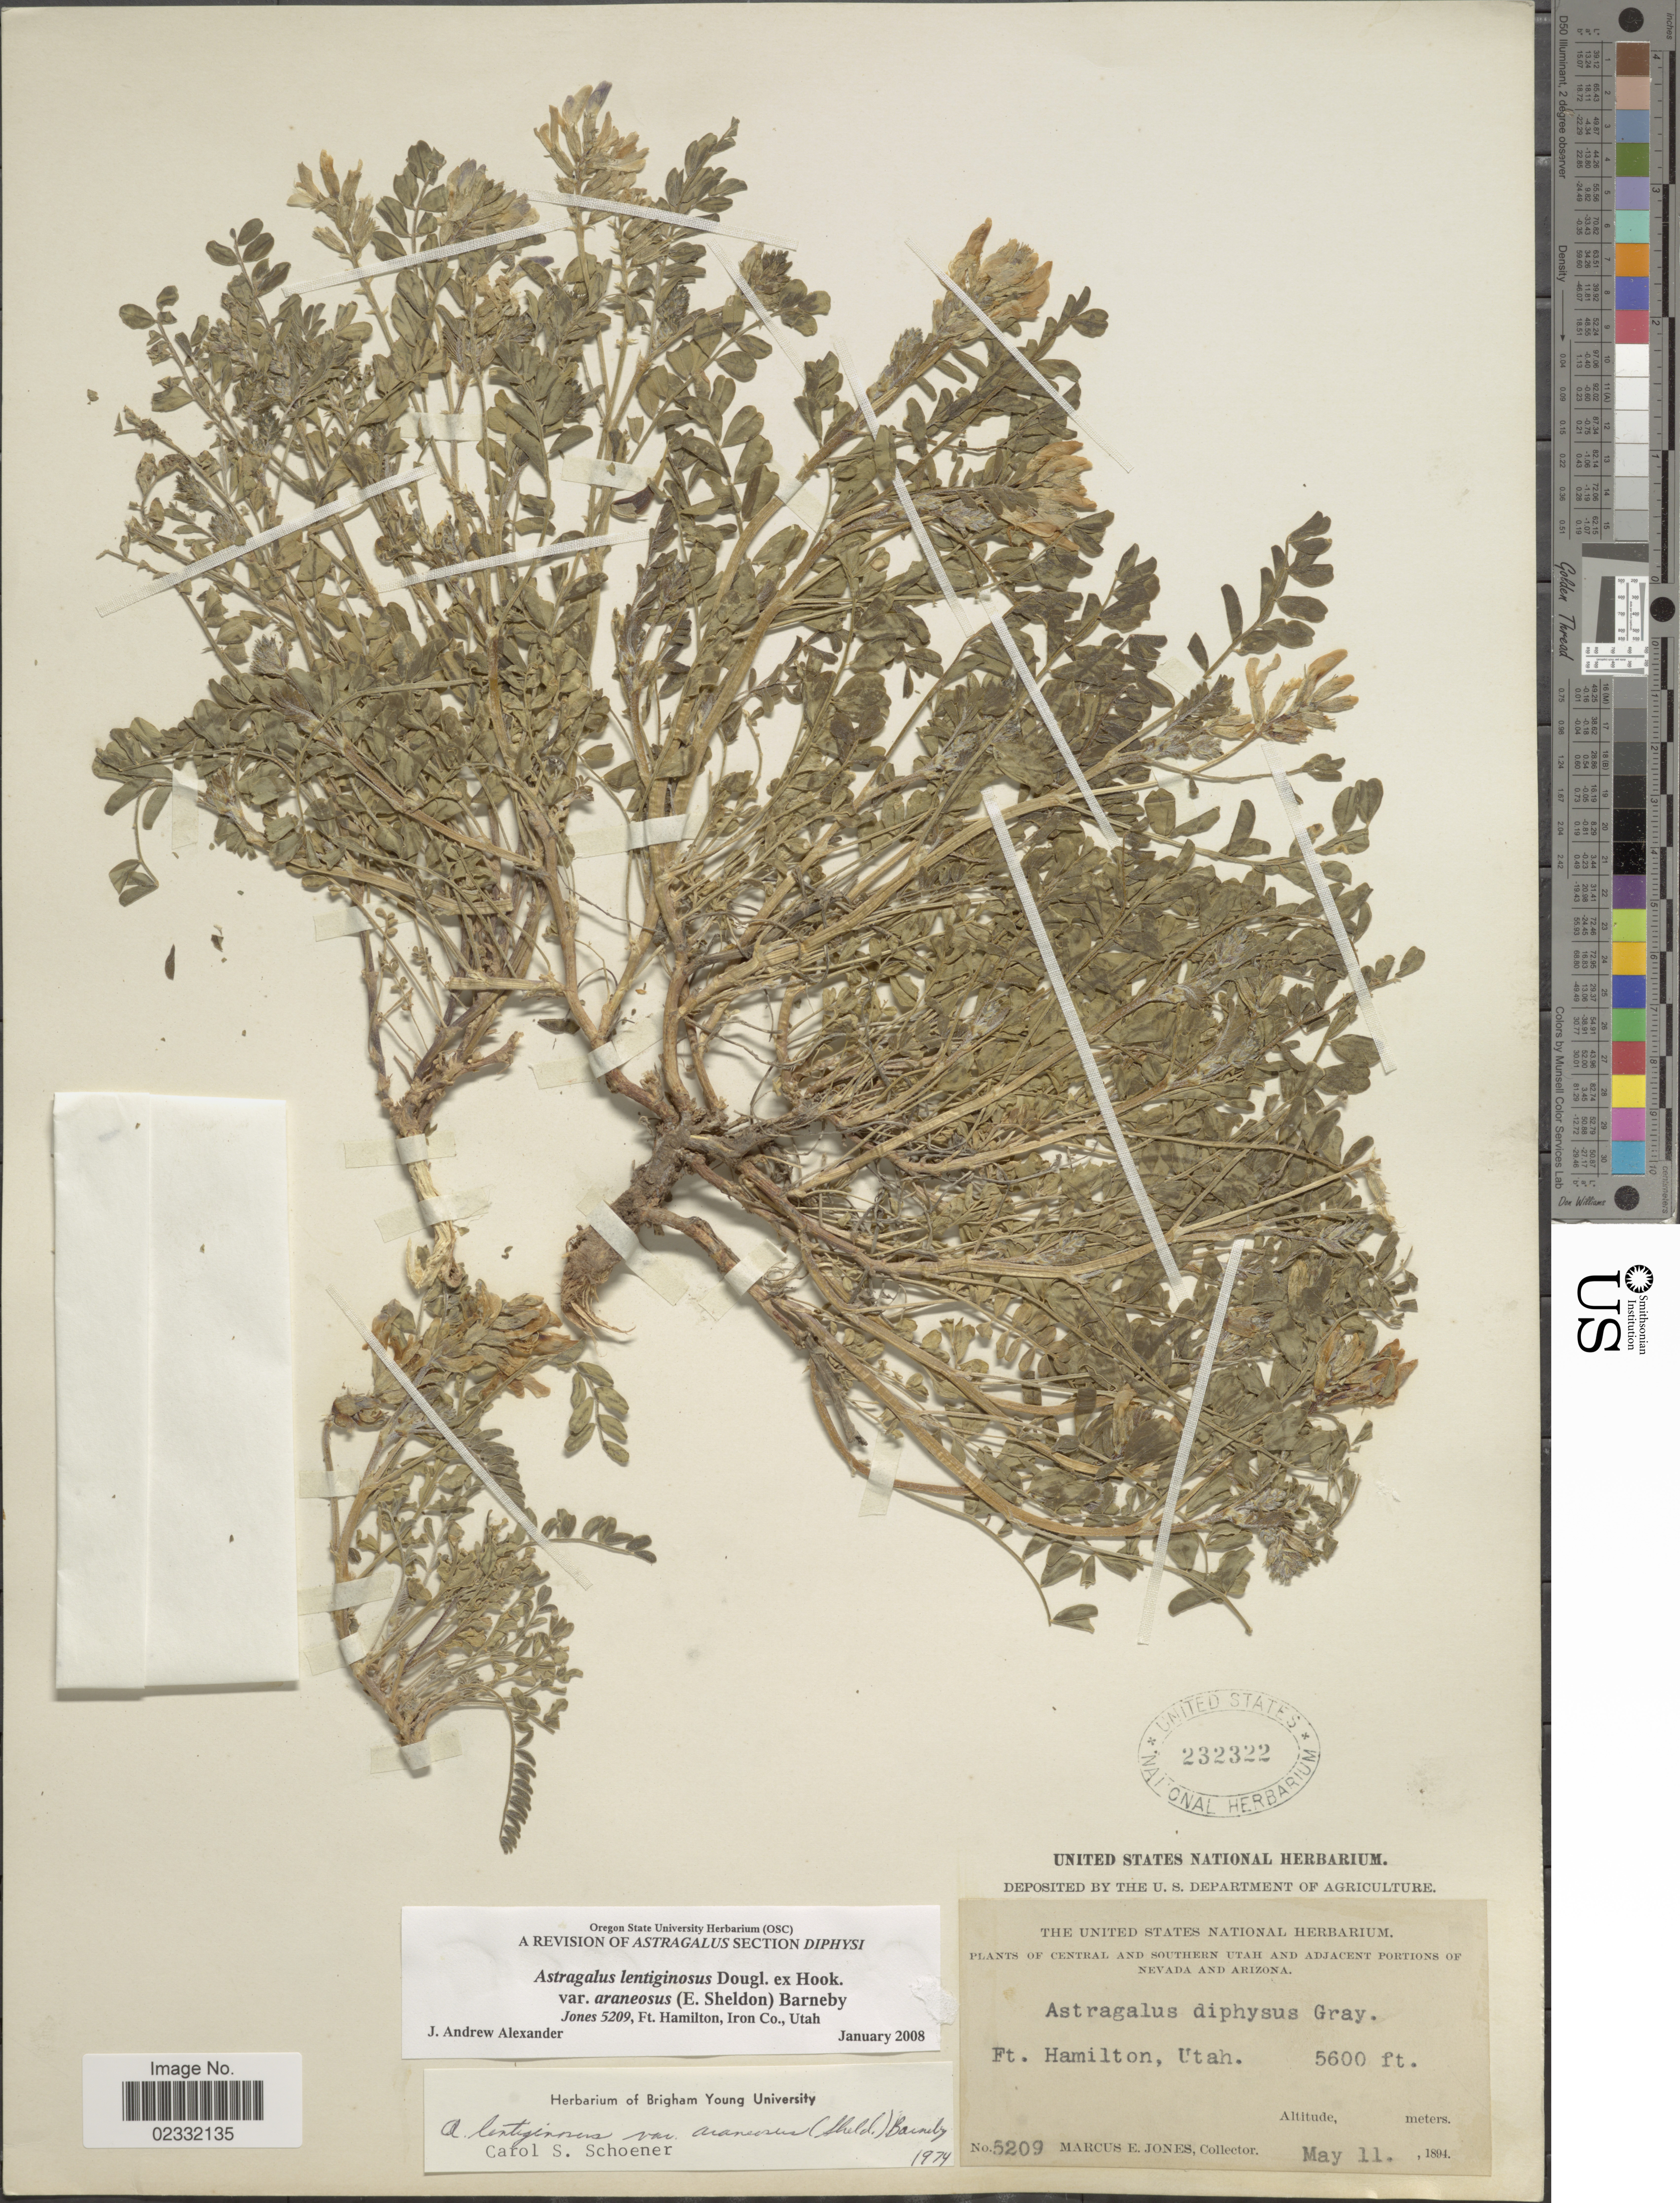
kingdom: Plantae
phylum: Tracheophyta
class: Magnoliopsida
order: Fabales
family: Fabaceae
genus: Astragalus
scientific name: Astragalus lentiginosus var. araneosus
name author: (E. Sheld.) Barneby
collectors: M. E. Jones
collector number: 5209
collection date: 1894-05-11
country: United States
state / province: Utah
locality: Central and Southern Utah and Adjacent Portions of Nevada and Arizona, Ft. Hamilton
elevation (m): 1707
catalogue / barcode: US 232322